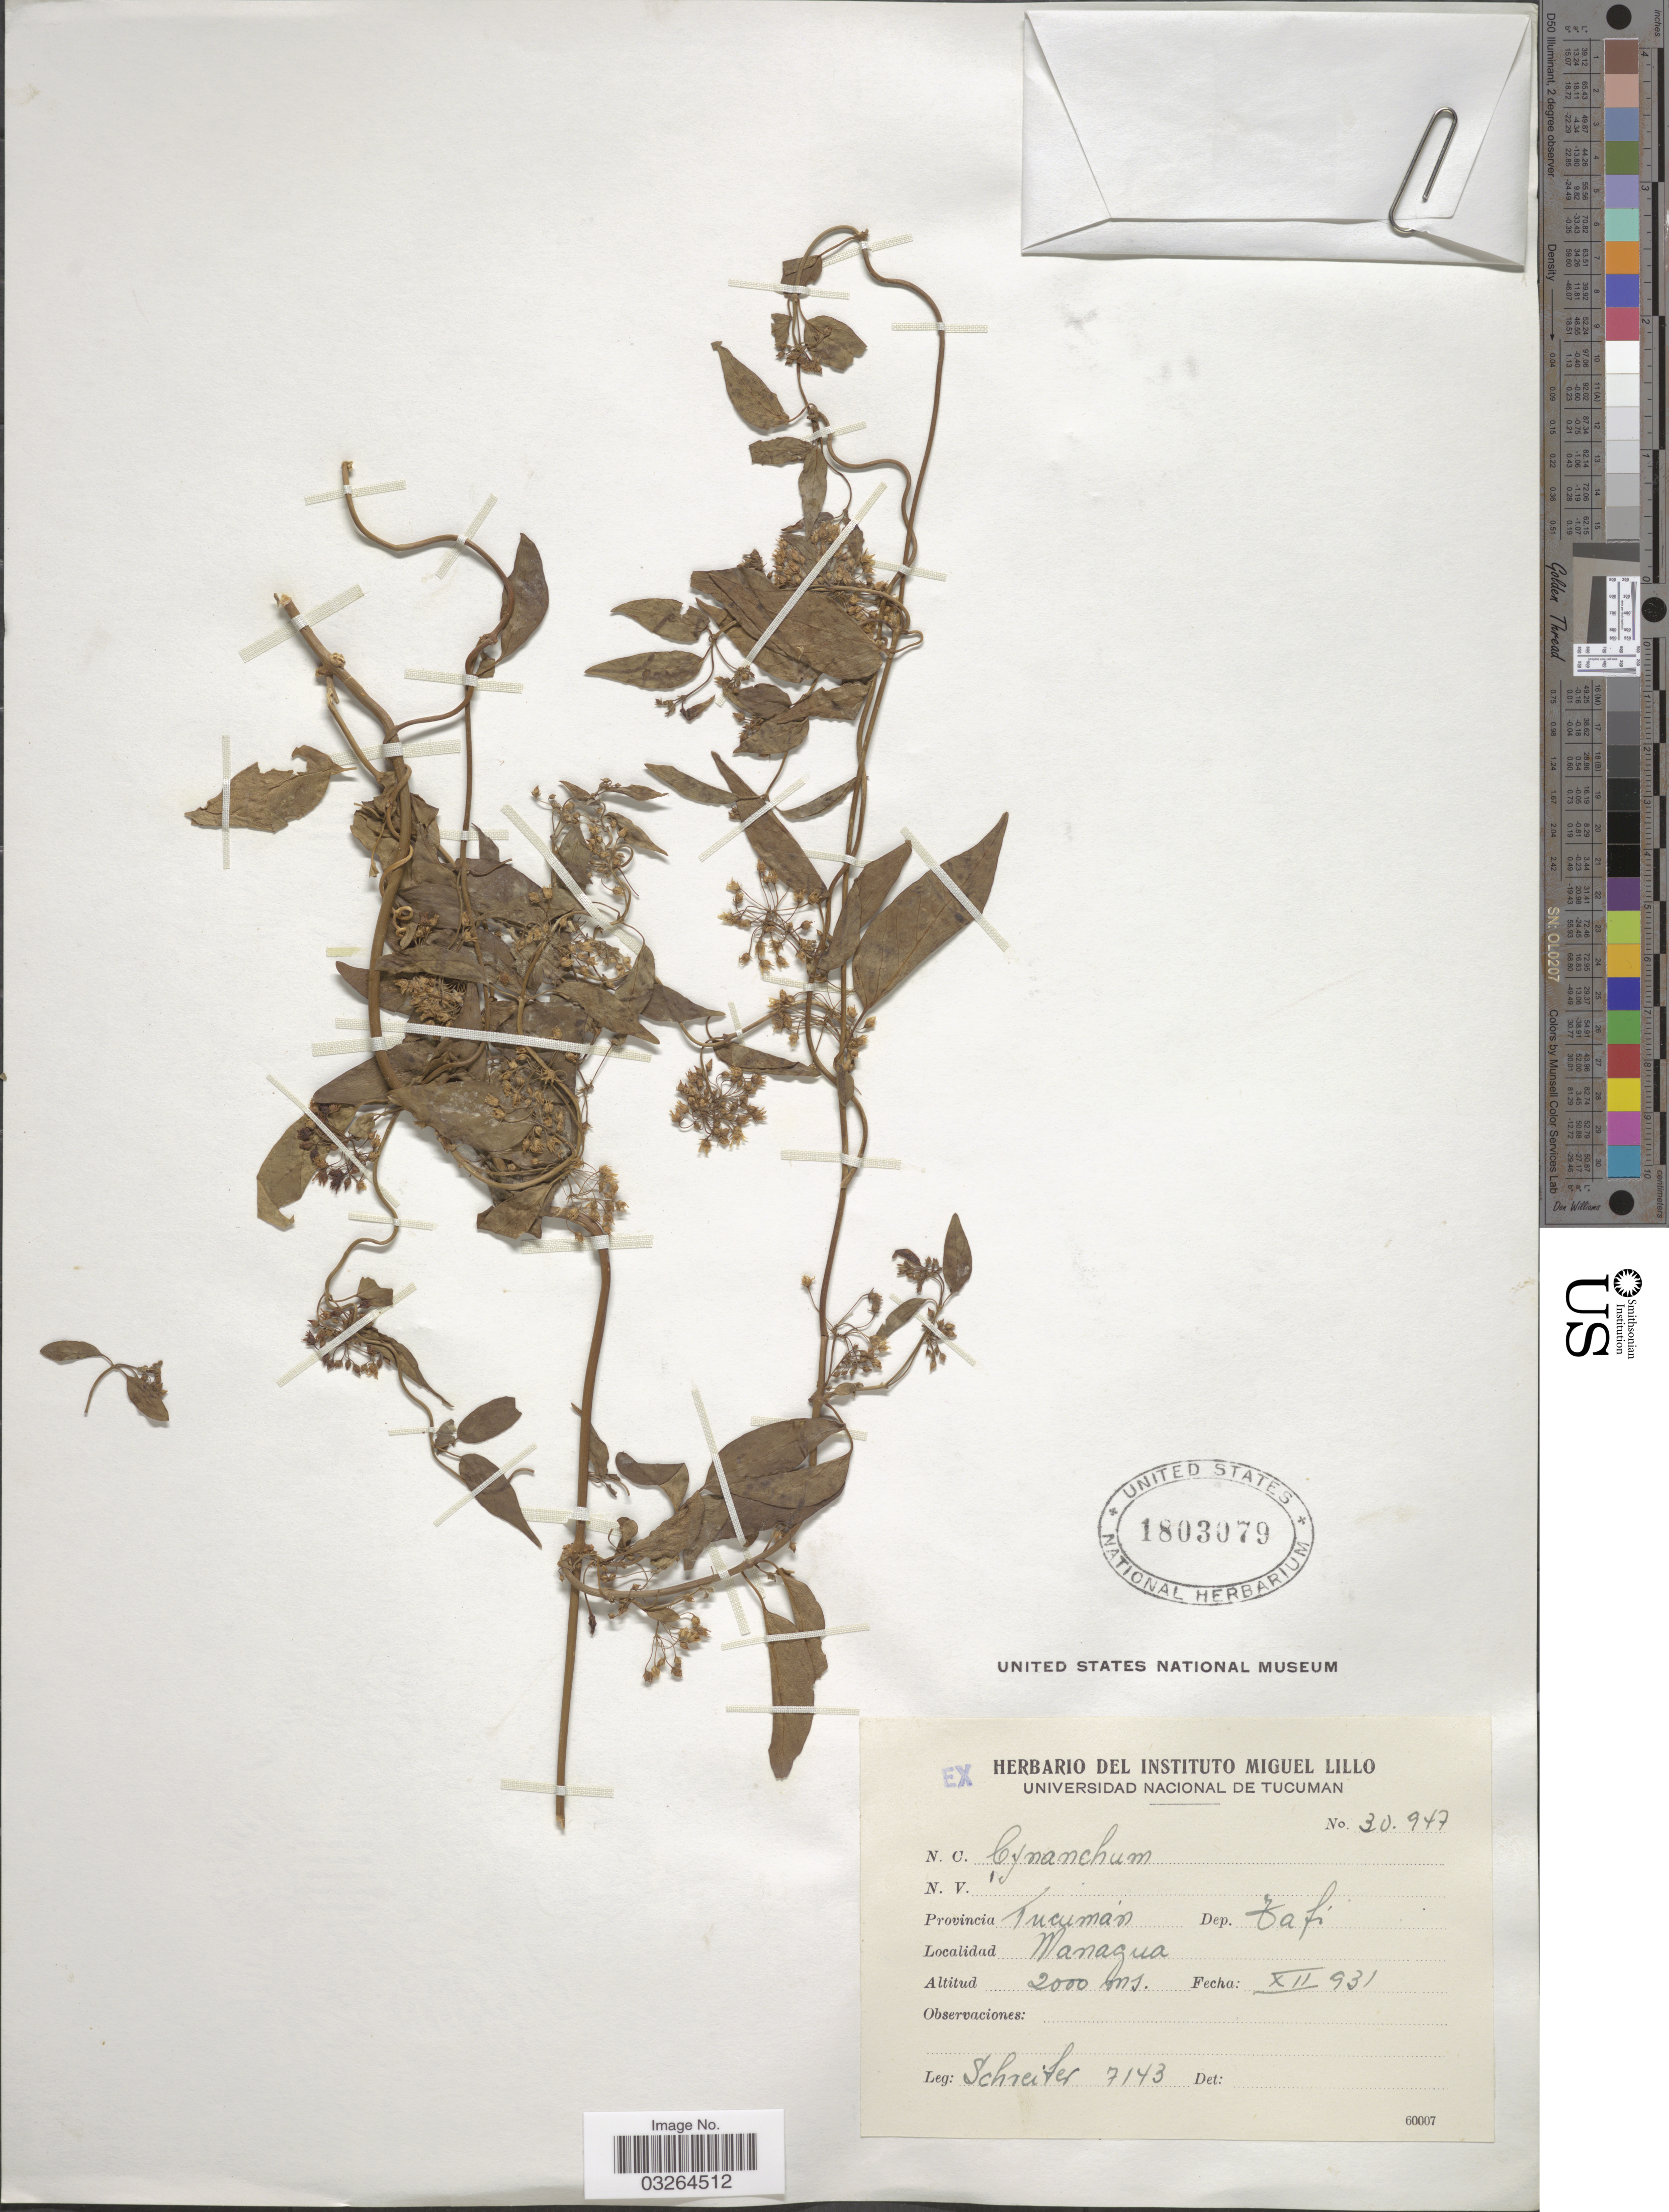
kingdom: Plantae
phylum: Tracheophyta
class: Magnoliopsida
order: Gentianales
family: Apocynaceae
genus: Cynanchum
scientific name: Cynanchum sp.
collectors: -. Schreiter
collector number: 7143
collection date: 1931-12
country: Argentina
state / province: Tucuman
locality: Dep. Tafi. Managua.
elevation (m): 2000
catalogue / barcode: US 1803079